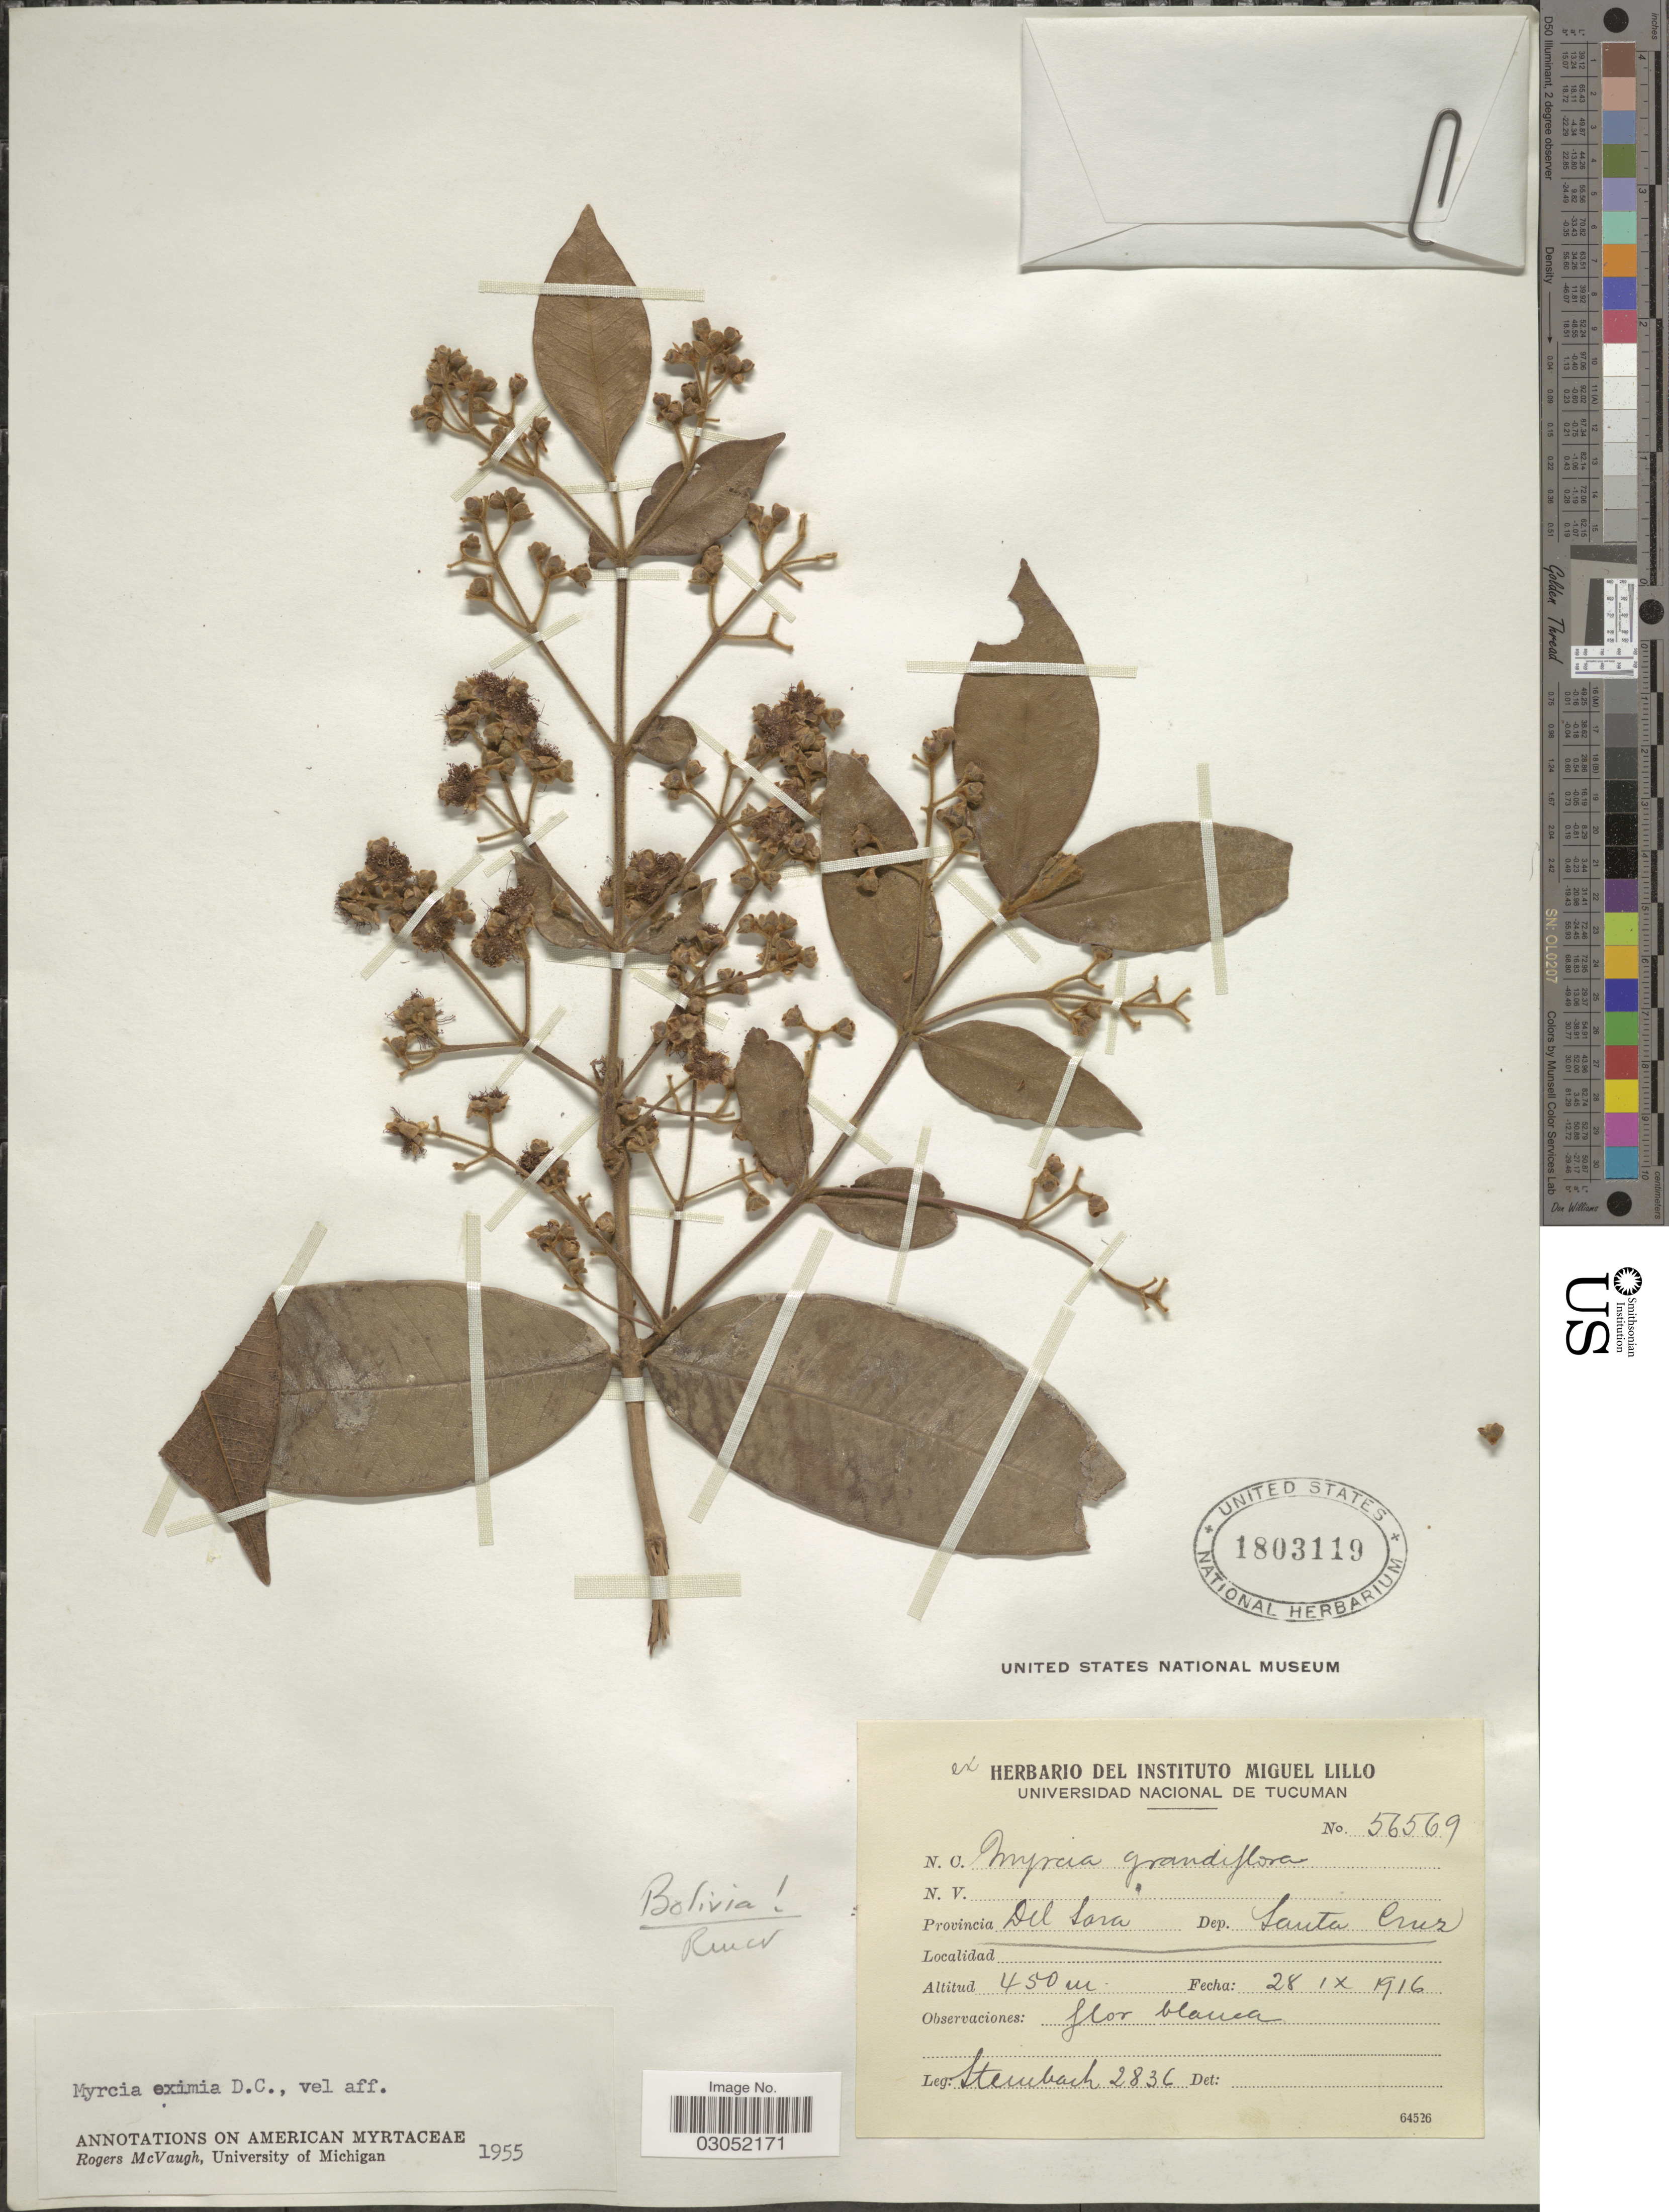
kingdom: Plantae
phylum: Tracheophyta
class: Magnoliopsida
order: Myrtales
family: Myrtaceae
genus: Myrcia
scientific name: Myrcia eximia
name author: DC.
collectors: Steinbach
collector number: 56569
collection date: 1916-09-28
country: Bolivia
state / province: Santa Cruz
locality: Provincia Del Sara. Dep. Santa Cruz.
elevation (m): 450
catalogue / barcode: US 1803119